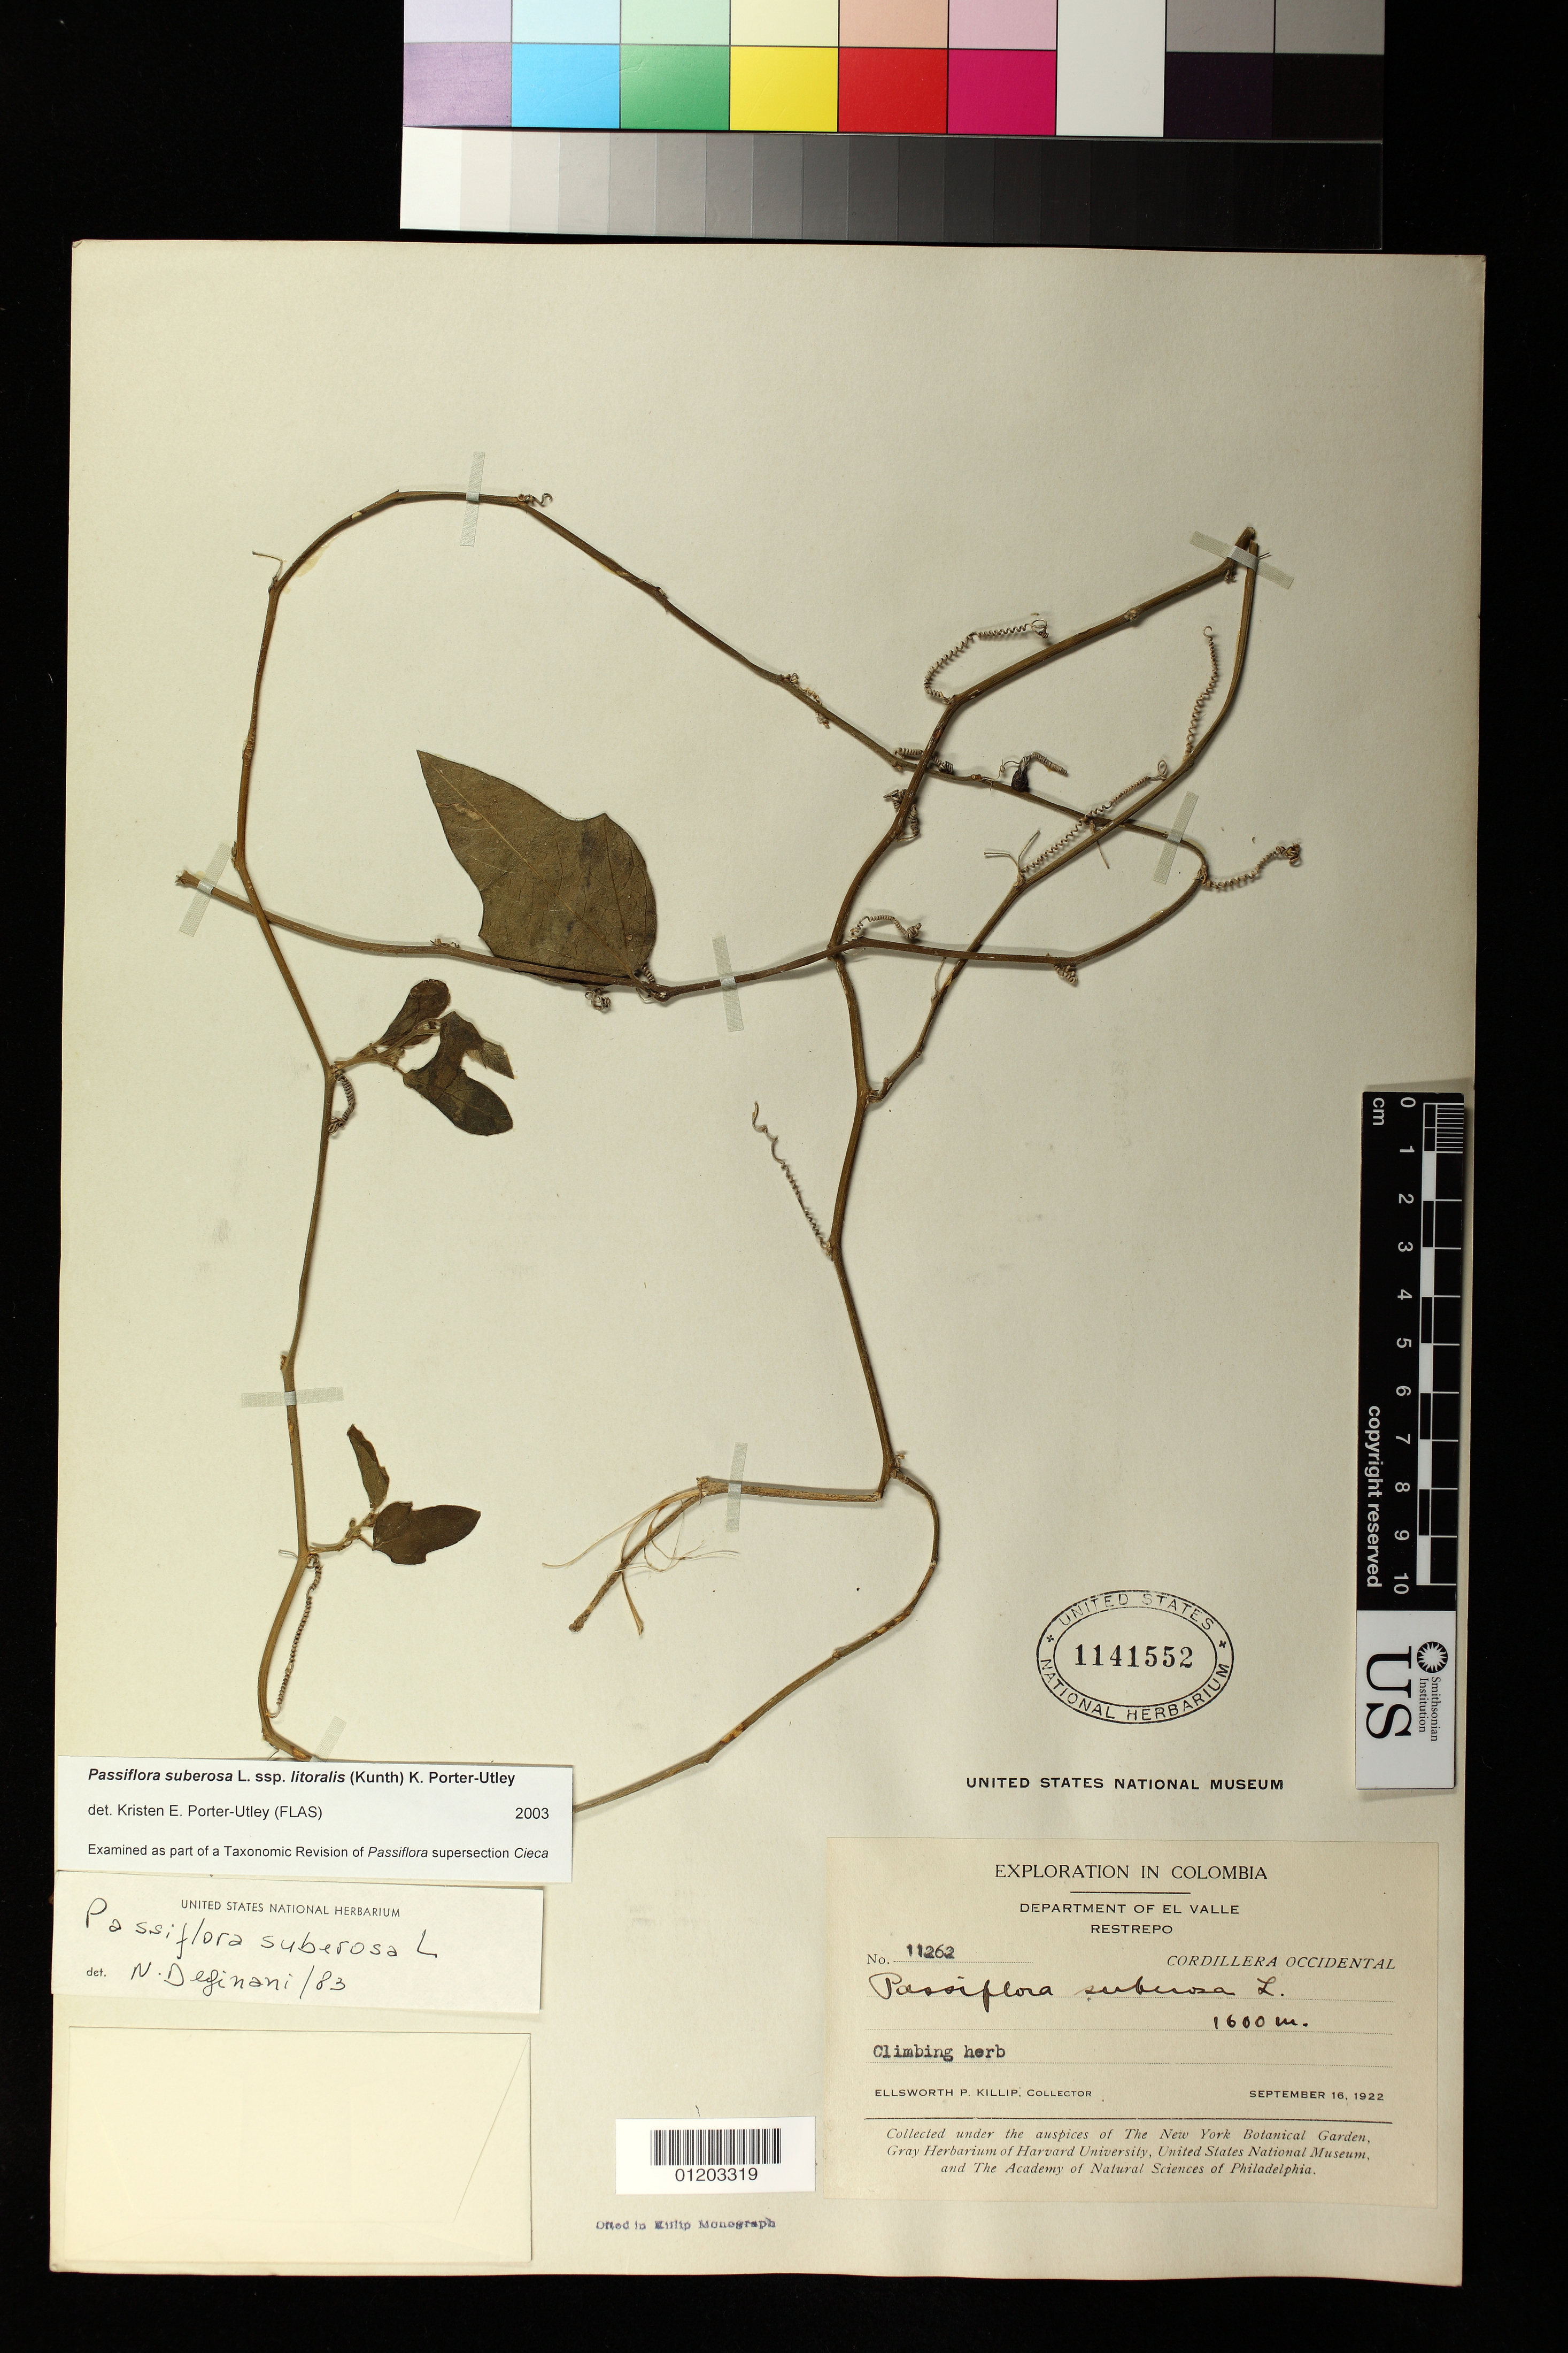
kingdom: Plantae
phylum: Tracheophyta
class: Magnoliopsida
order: Malpighiales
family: Passifloraceae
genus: Passiflora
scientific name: Passiflora suberosa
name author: L.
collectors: E. P. Killip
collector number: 11262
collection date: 1922-09-16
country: Colombia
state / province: Valle del Cauca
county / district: Restrepo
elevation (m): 1600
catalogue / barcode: US 1141552